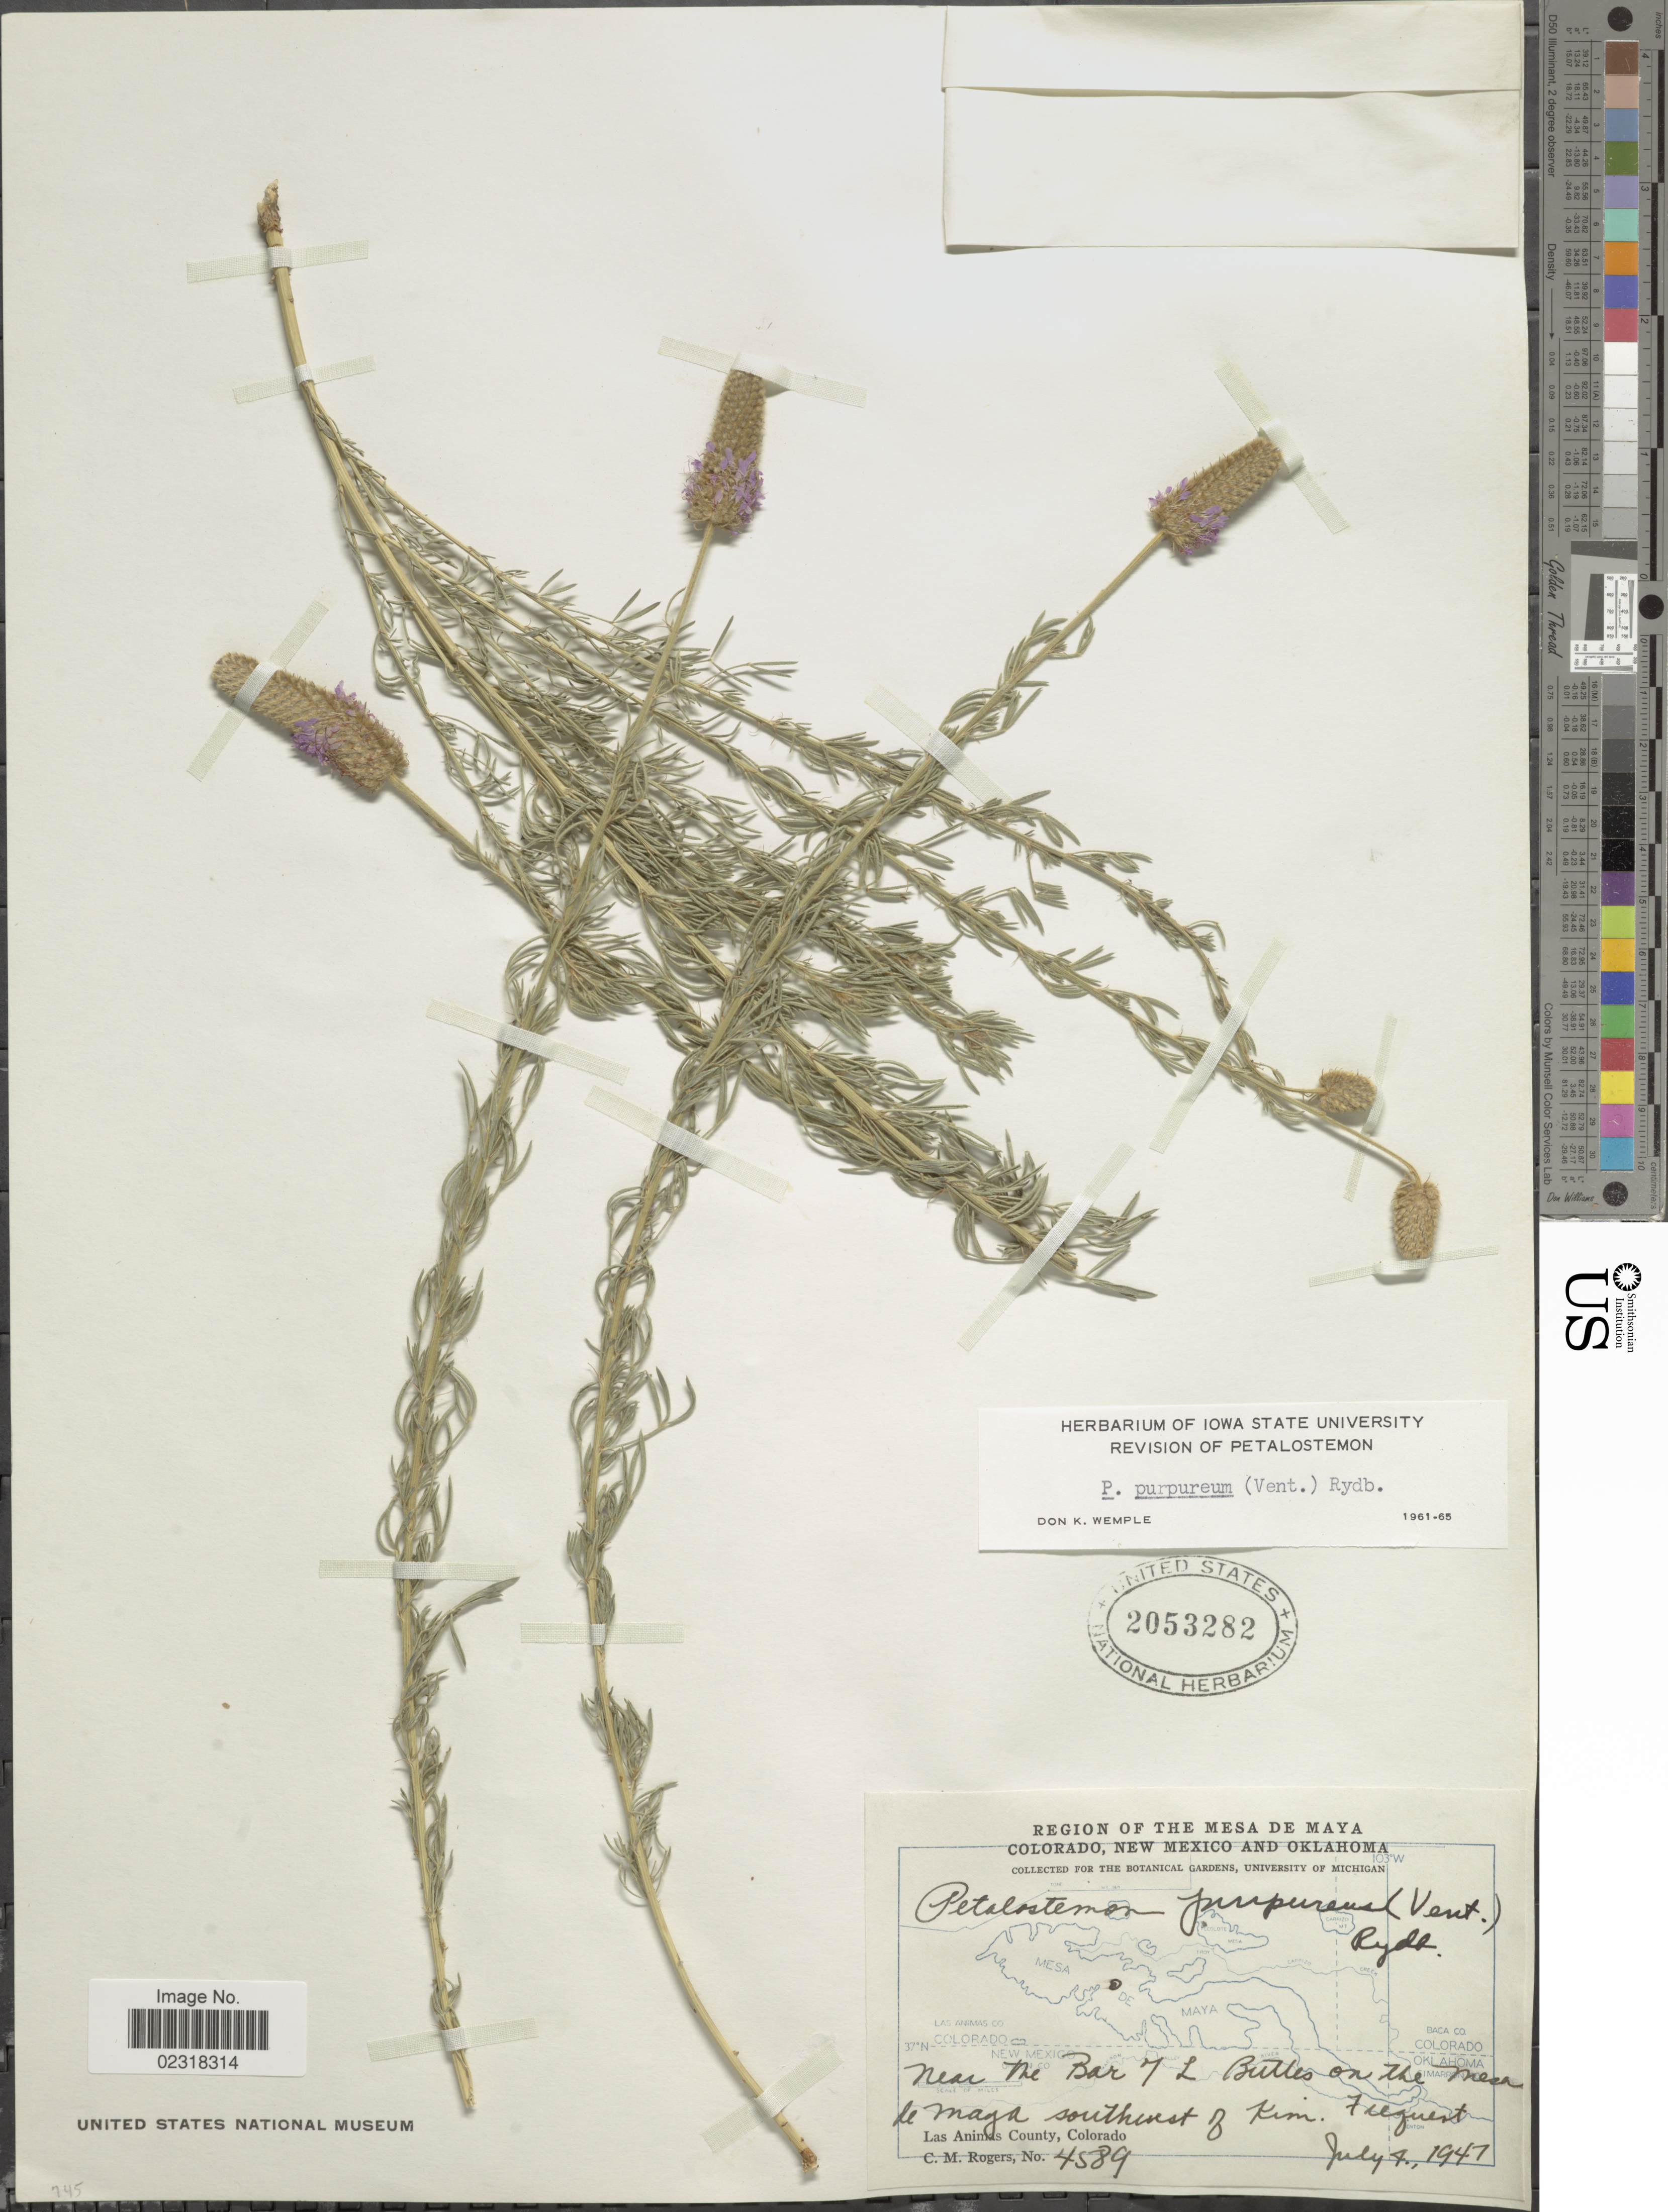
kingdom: Plantae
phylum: Tracheophyta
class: Magnoliopsida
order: Fabales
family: Fabaceae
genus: Dalea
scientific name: Dalea purpurea var. purpurea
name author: Vent.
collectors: C. M. Rogers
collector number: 4589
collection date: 1941-07-04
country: United States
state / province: Colorado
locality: Region of the Mesa De Maya Colorado, New Mexico and Oklahoma, Near the Bar 7 L Butles on the Measa de Maya southwest of Kim, Las Animas County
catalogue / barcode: US 2053282